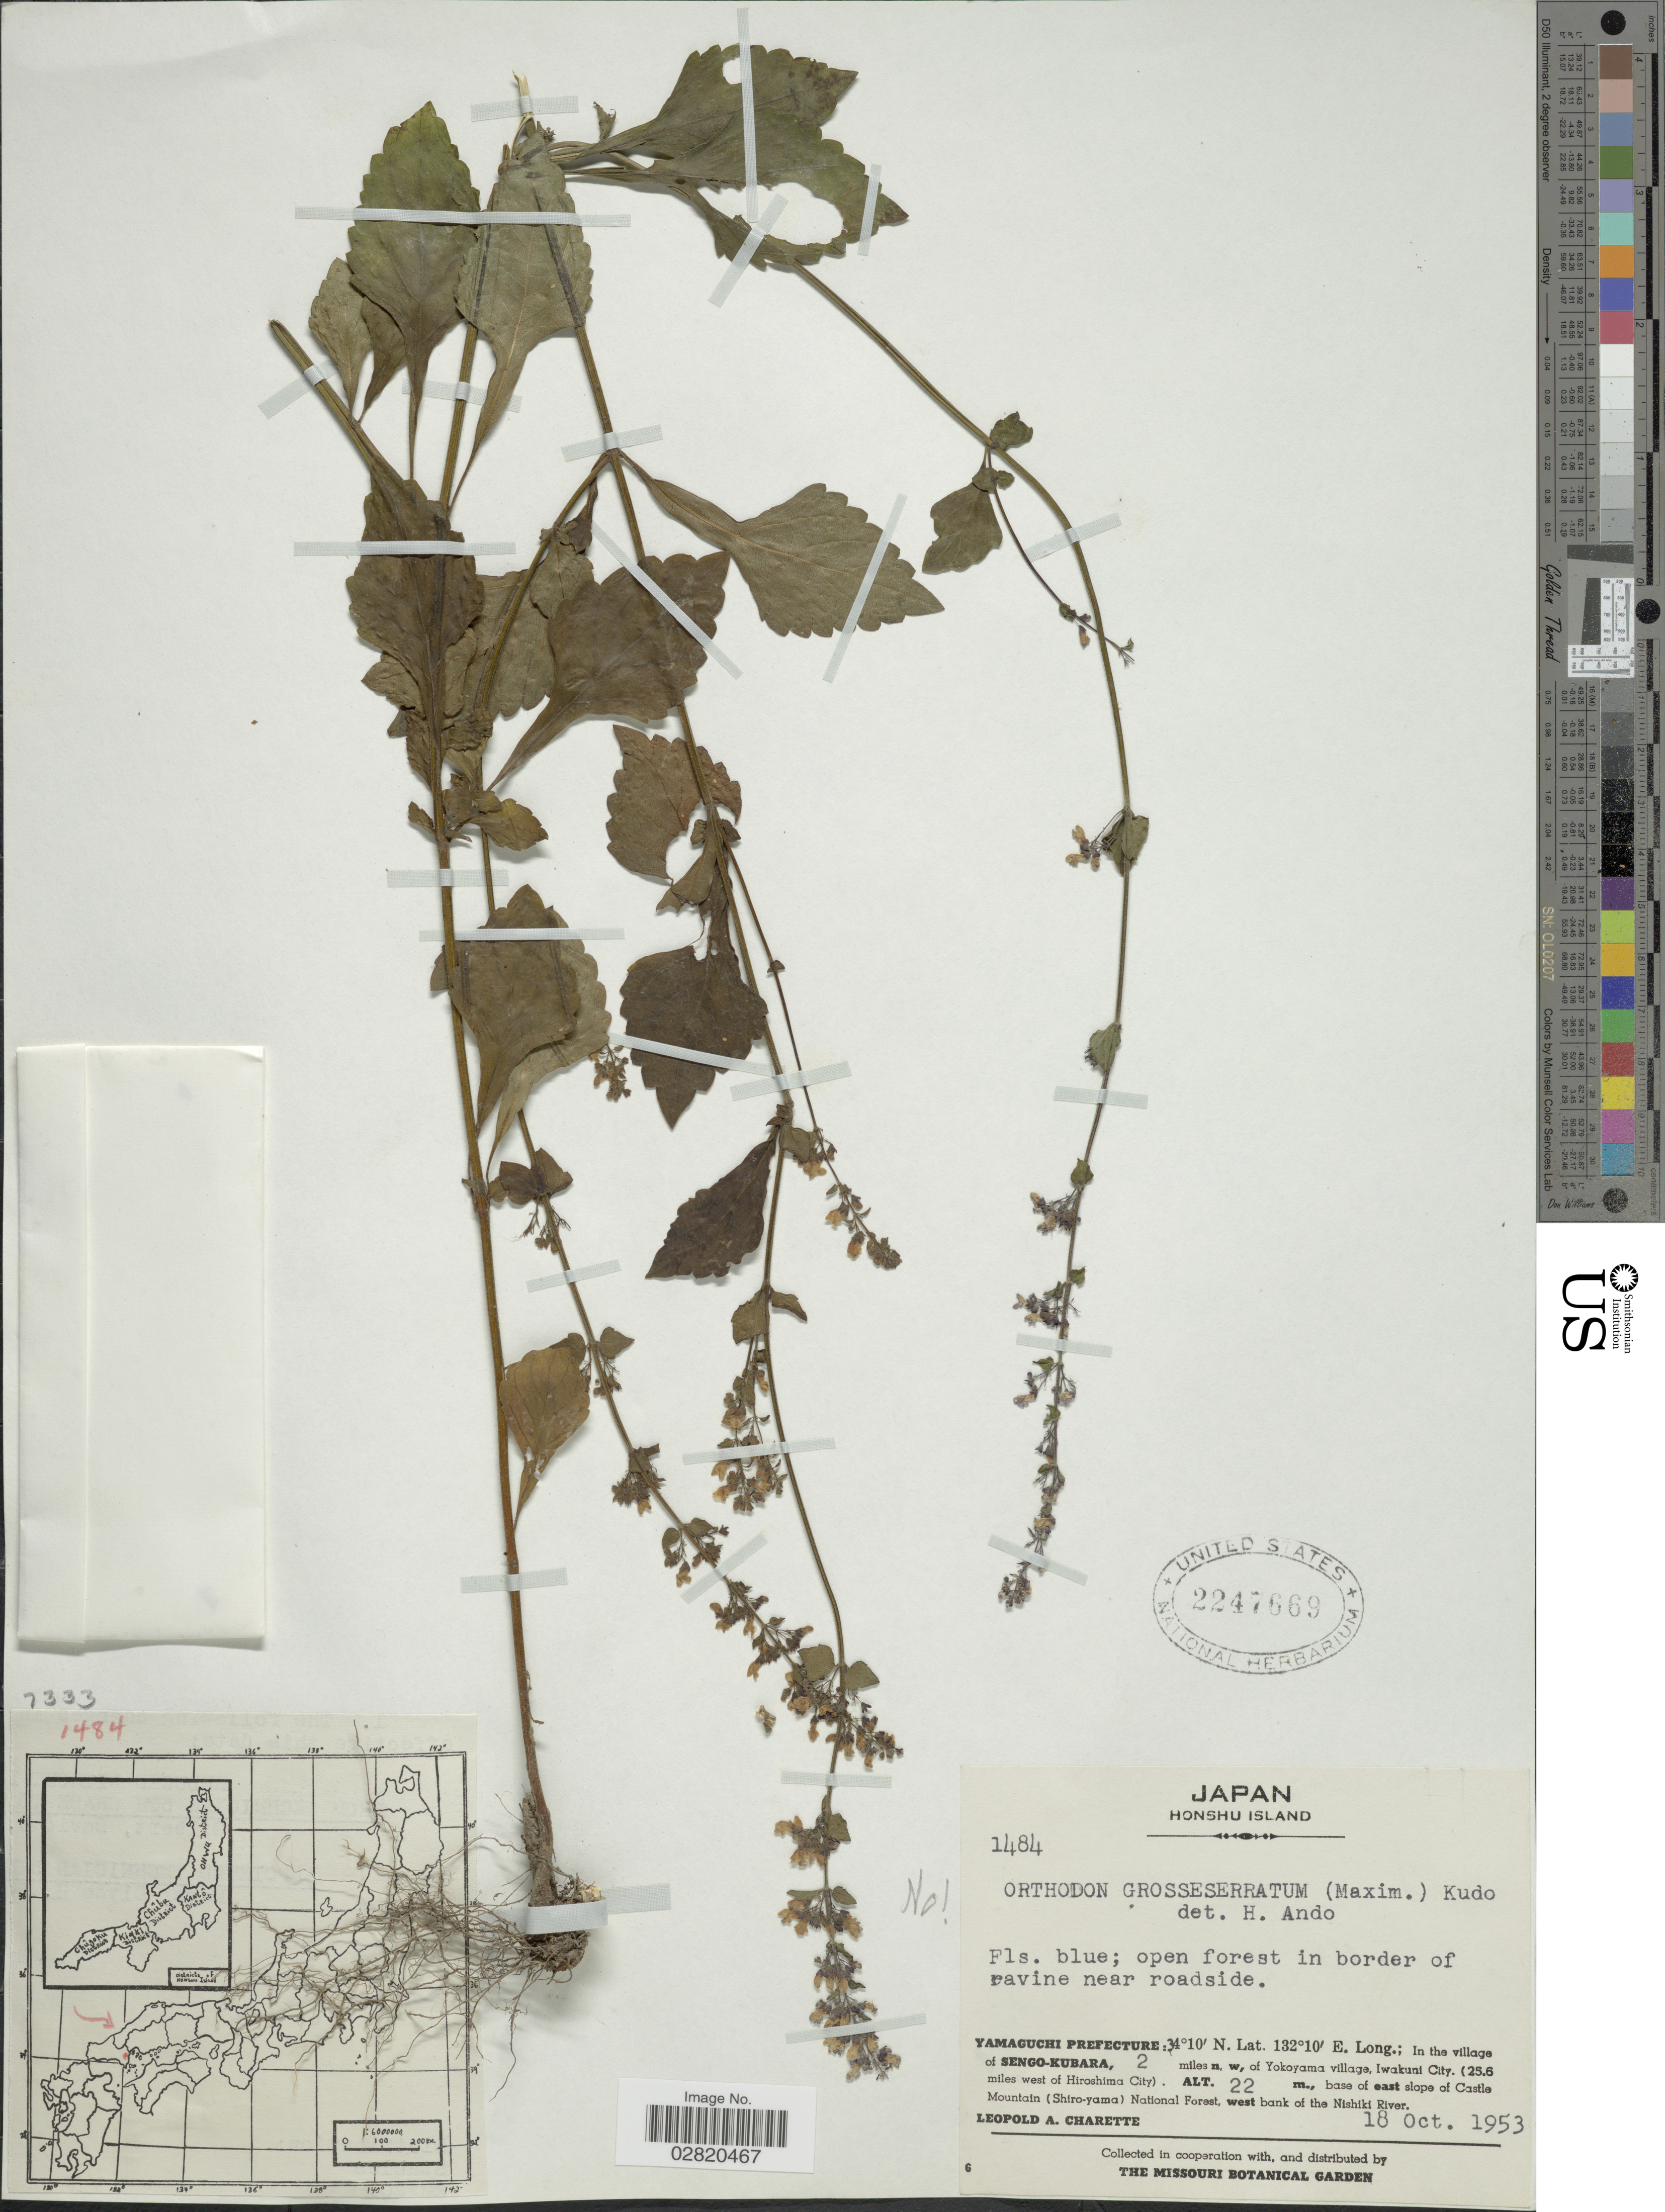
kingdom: Plantae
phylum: Tracheophyta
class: Magnoliopsida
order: Lamiales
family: Lamiaceae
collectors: L. A. Charette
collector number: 1484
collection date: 1953-10-18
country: Japan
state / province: Yamaguti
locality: Honshu Island. Yamaguchi Prefecture; In the village of Sengo-Kubara, 2 miles n.w. of Yokoyama village, Iwakuni City. (25.6 miles west of Hiroshima City), base of east slope of Castle Mountain (Shiro-yama) National Forest, west bank of the Nishiki River.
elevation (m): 22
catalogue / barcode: US 2247669